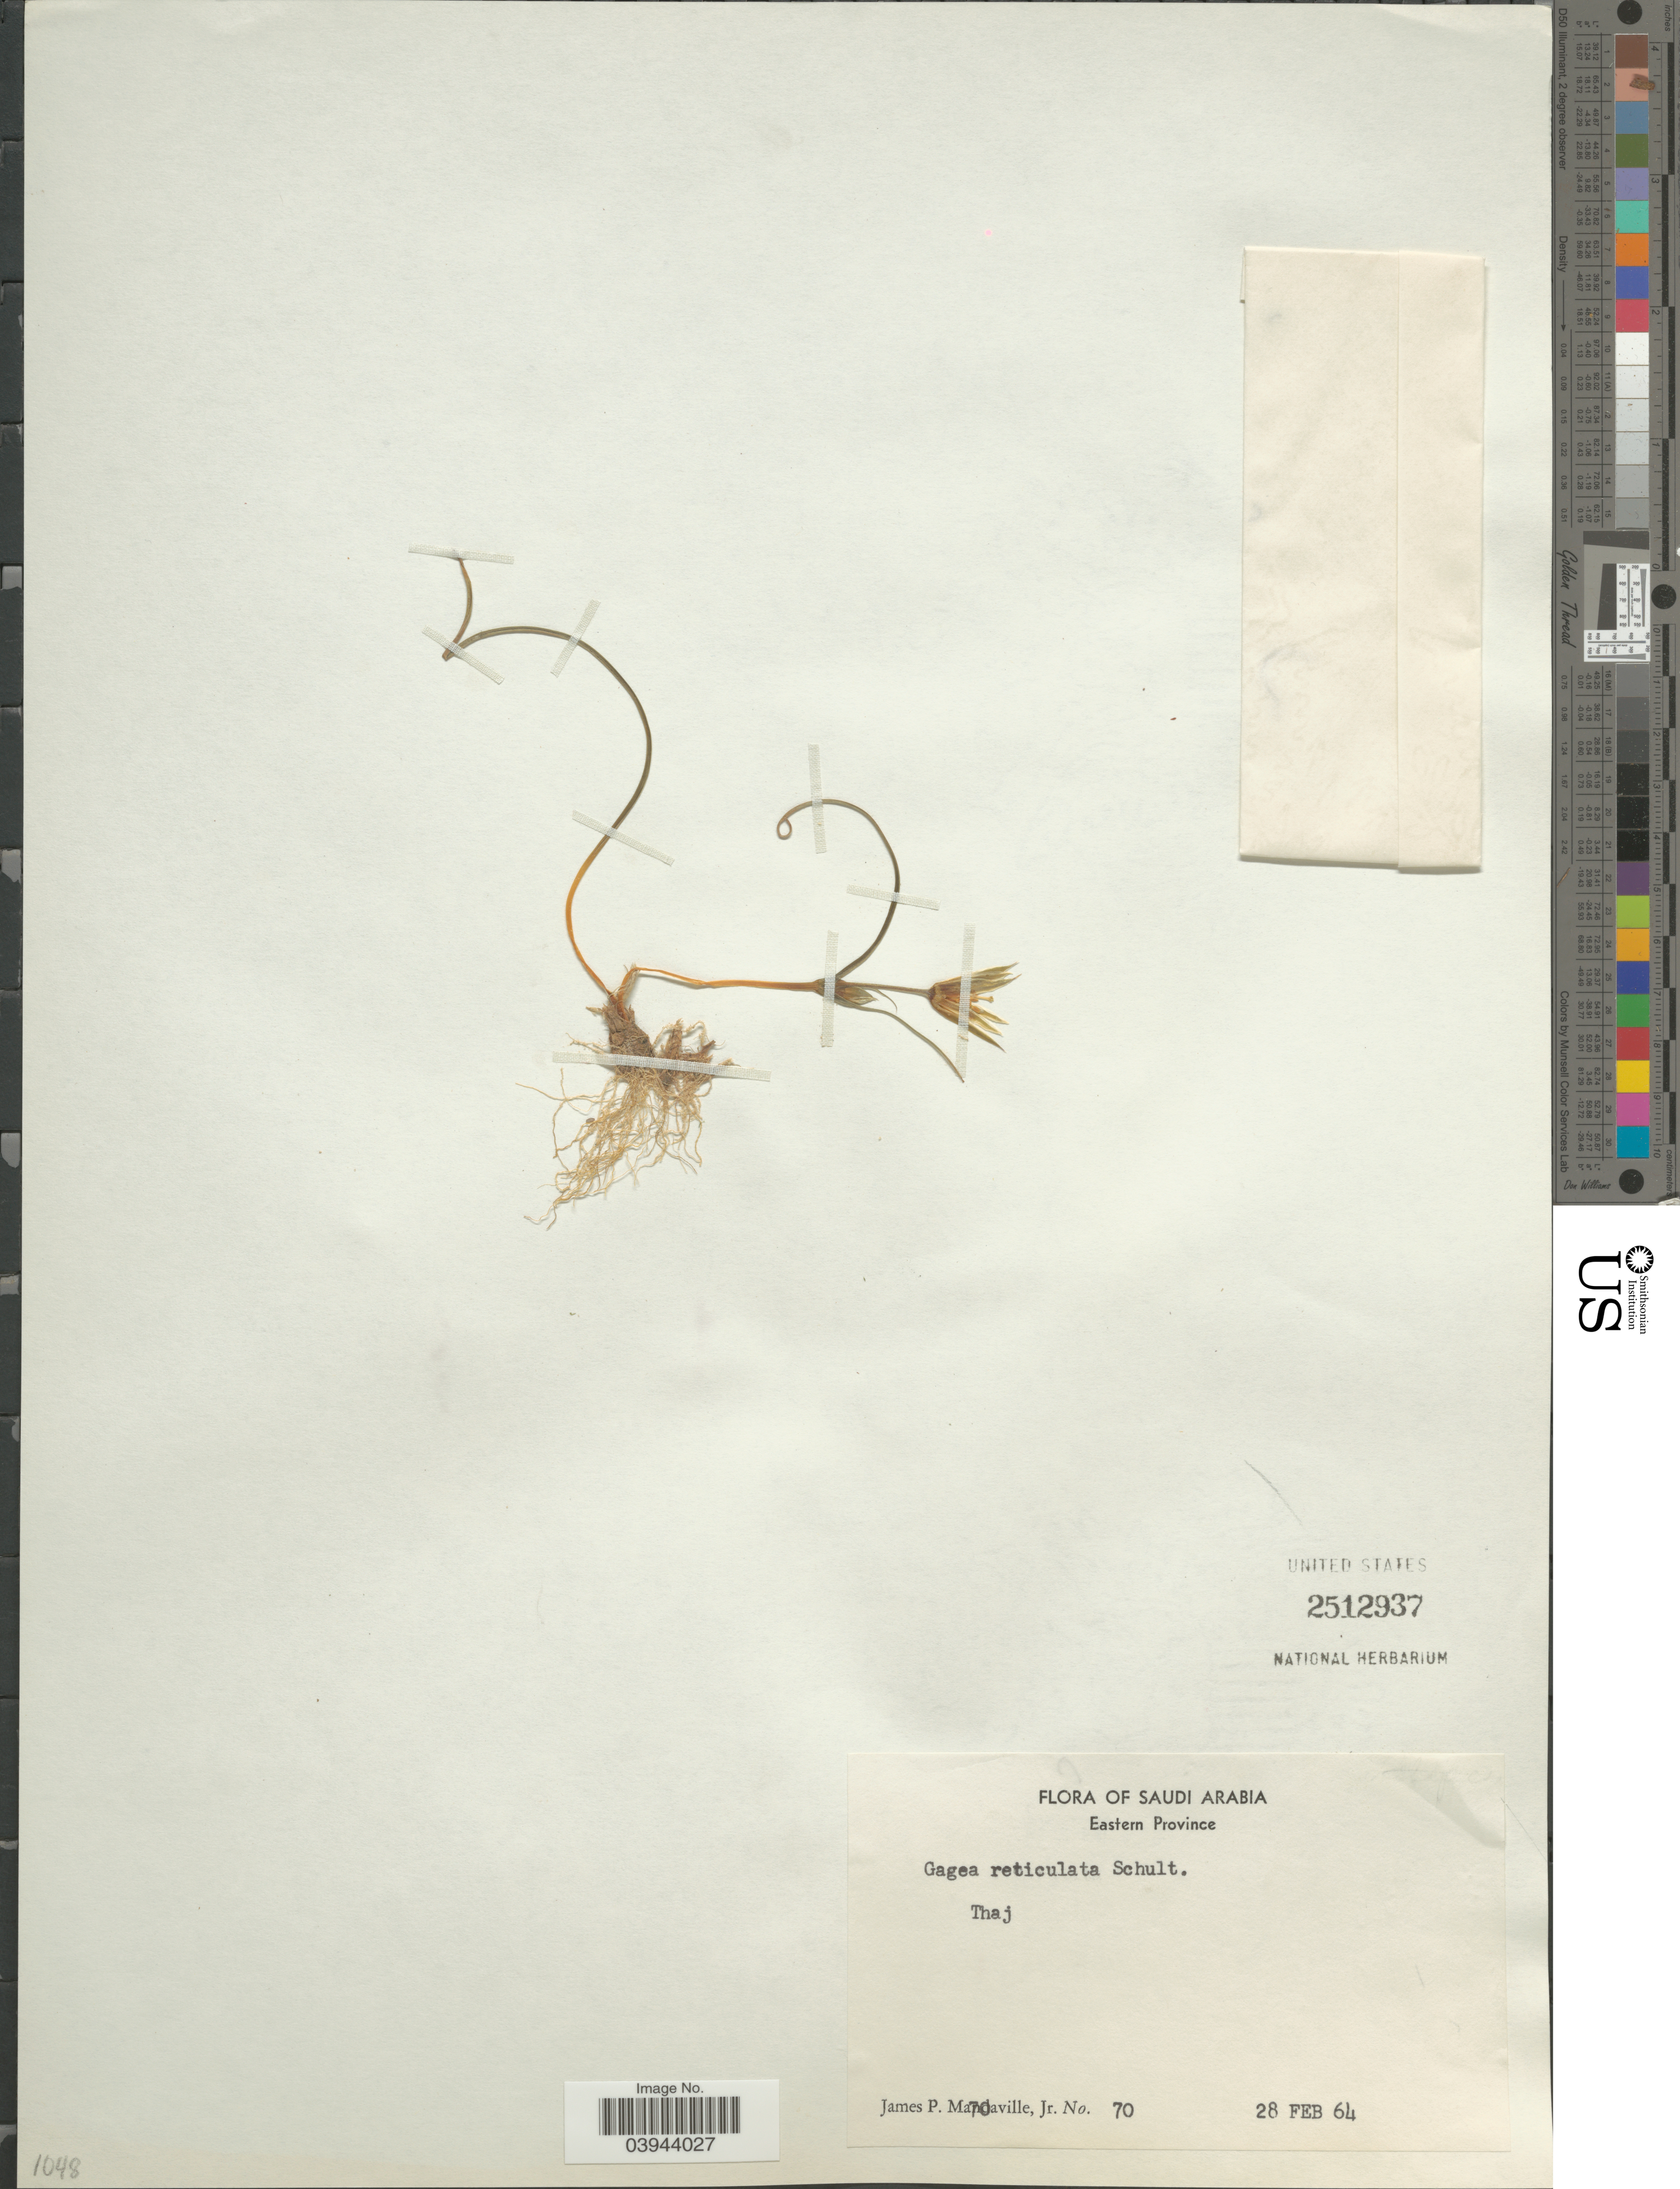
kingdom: Plantae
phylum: Tracheophyta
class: Liliopsida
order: Liliales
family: Liliaceae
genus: Gagea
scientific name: Gagea reticulata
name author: (Pall.) Schult. & Schult. f.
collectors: J. Mandaville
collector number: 70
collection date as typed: Transcribed d/m/y: 28/2/64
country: Saudi Arabia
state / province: Ash Sharqiyah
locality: Eastern Province. Thaj.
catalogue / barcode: US 2512937